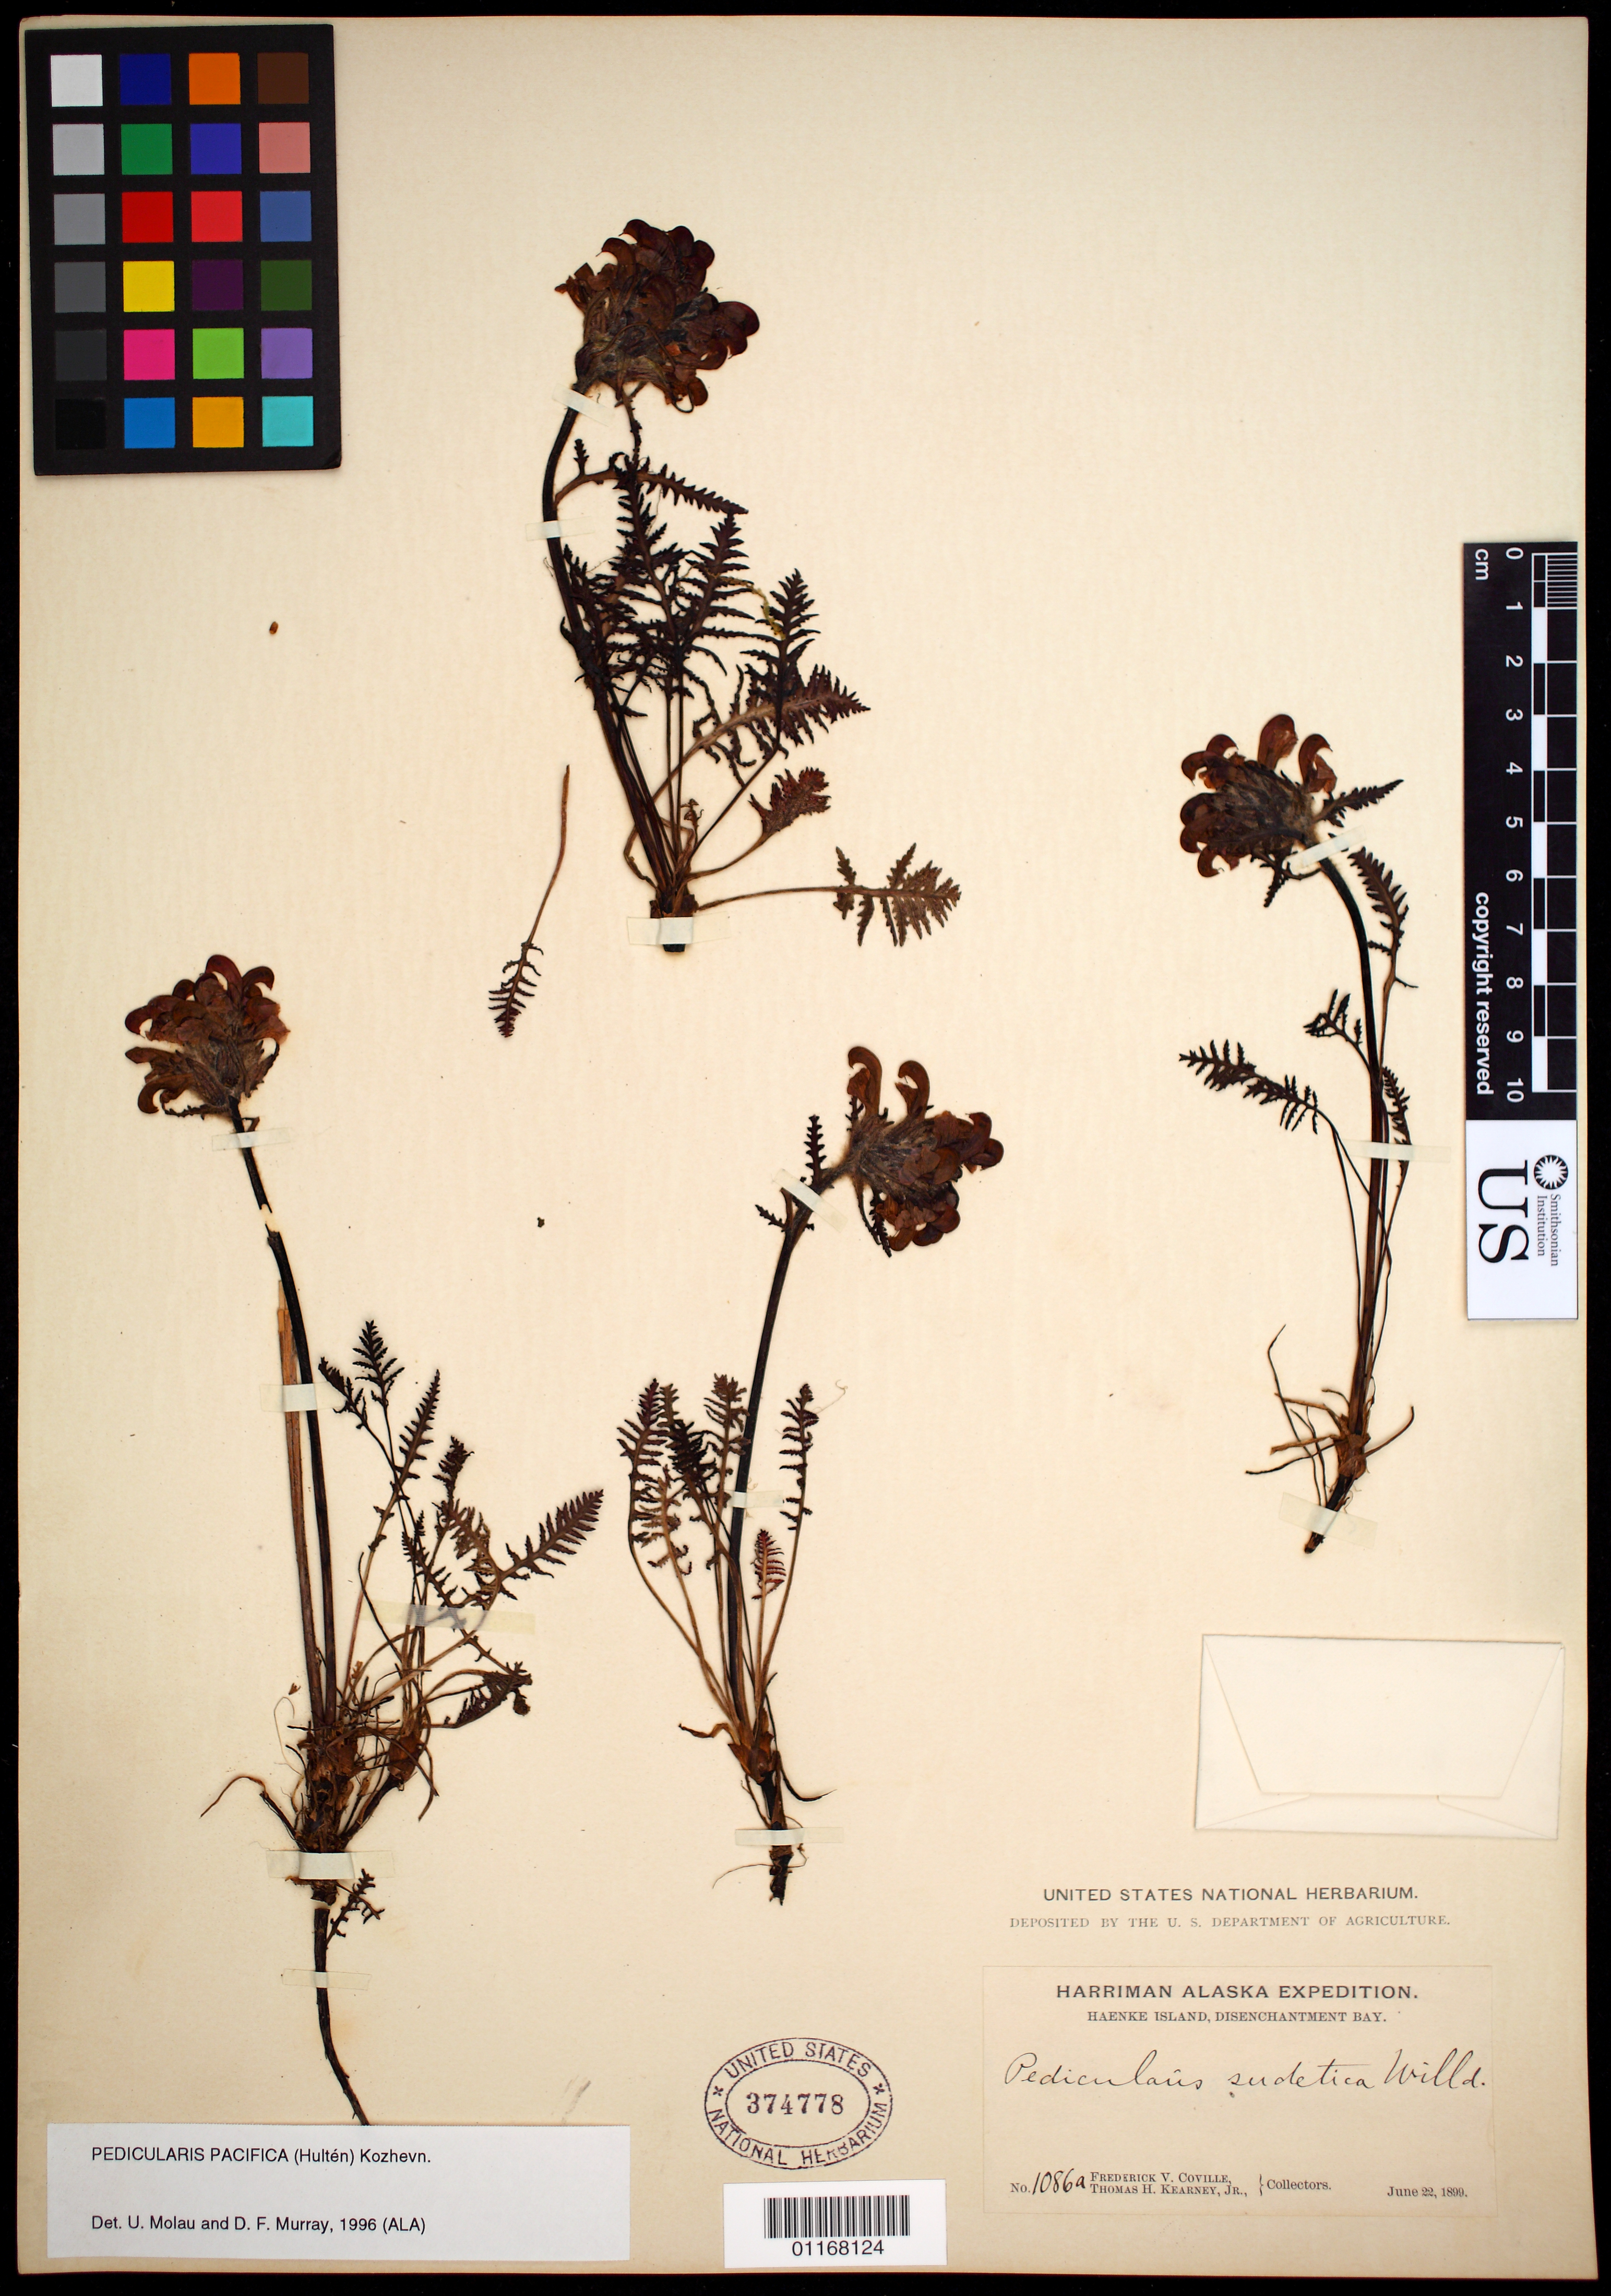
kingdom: Plantae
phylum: Tracheophyta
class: Magnoliopsida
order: Lamiales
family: Orobanchaceae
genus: Pedicularis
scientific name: Pedicularis pacifica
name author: (Hultén) Kozhevn.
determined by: Murray, D. F.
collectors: F. V. Coville & T. H. Kearney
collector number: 1086a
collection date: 1899-06-22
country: United States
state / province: Alaska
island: Haenke Island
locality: Haenke Island, Disenchantment Bay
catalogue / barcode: US 374778